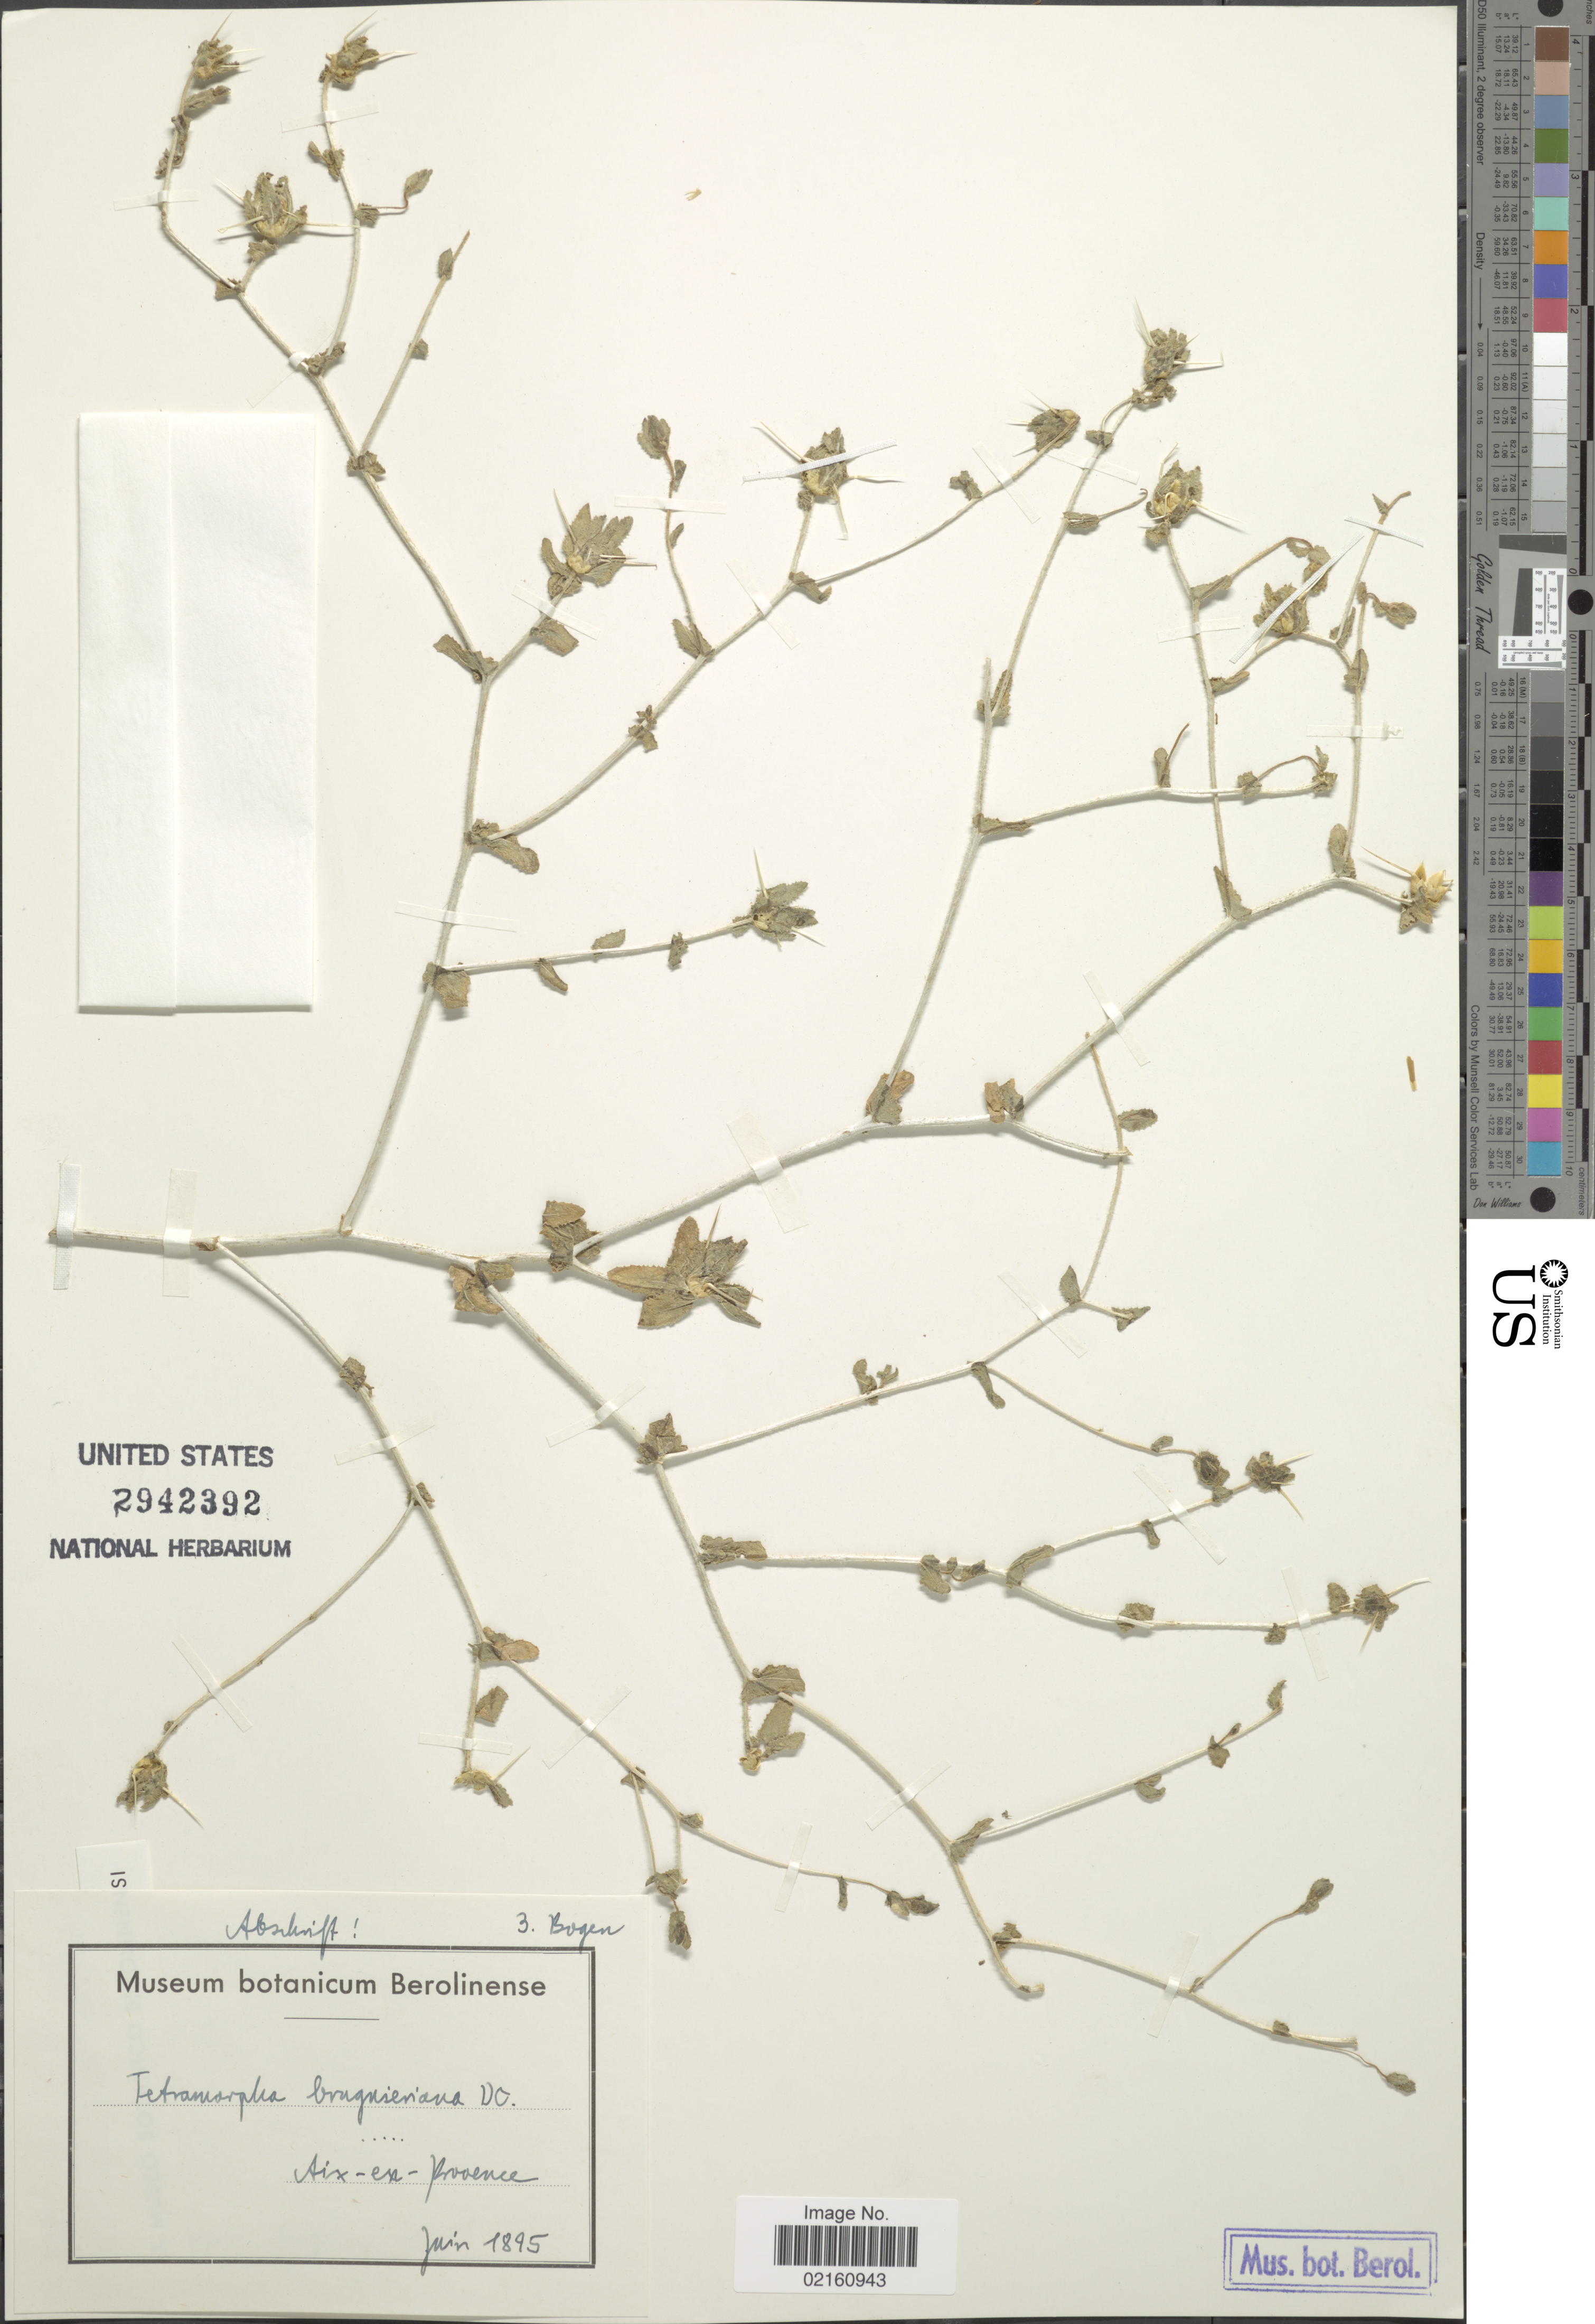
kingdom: Plantae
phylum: Tracheophyta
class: Magnoliopsida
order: Asterales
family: Asteraceae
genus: Centaurea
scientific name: Centaurea bruguierana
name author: DC.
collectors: Bogen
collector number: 3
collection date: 1895-06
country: France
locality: Aix-en-Provence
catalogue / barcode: US 2942392